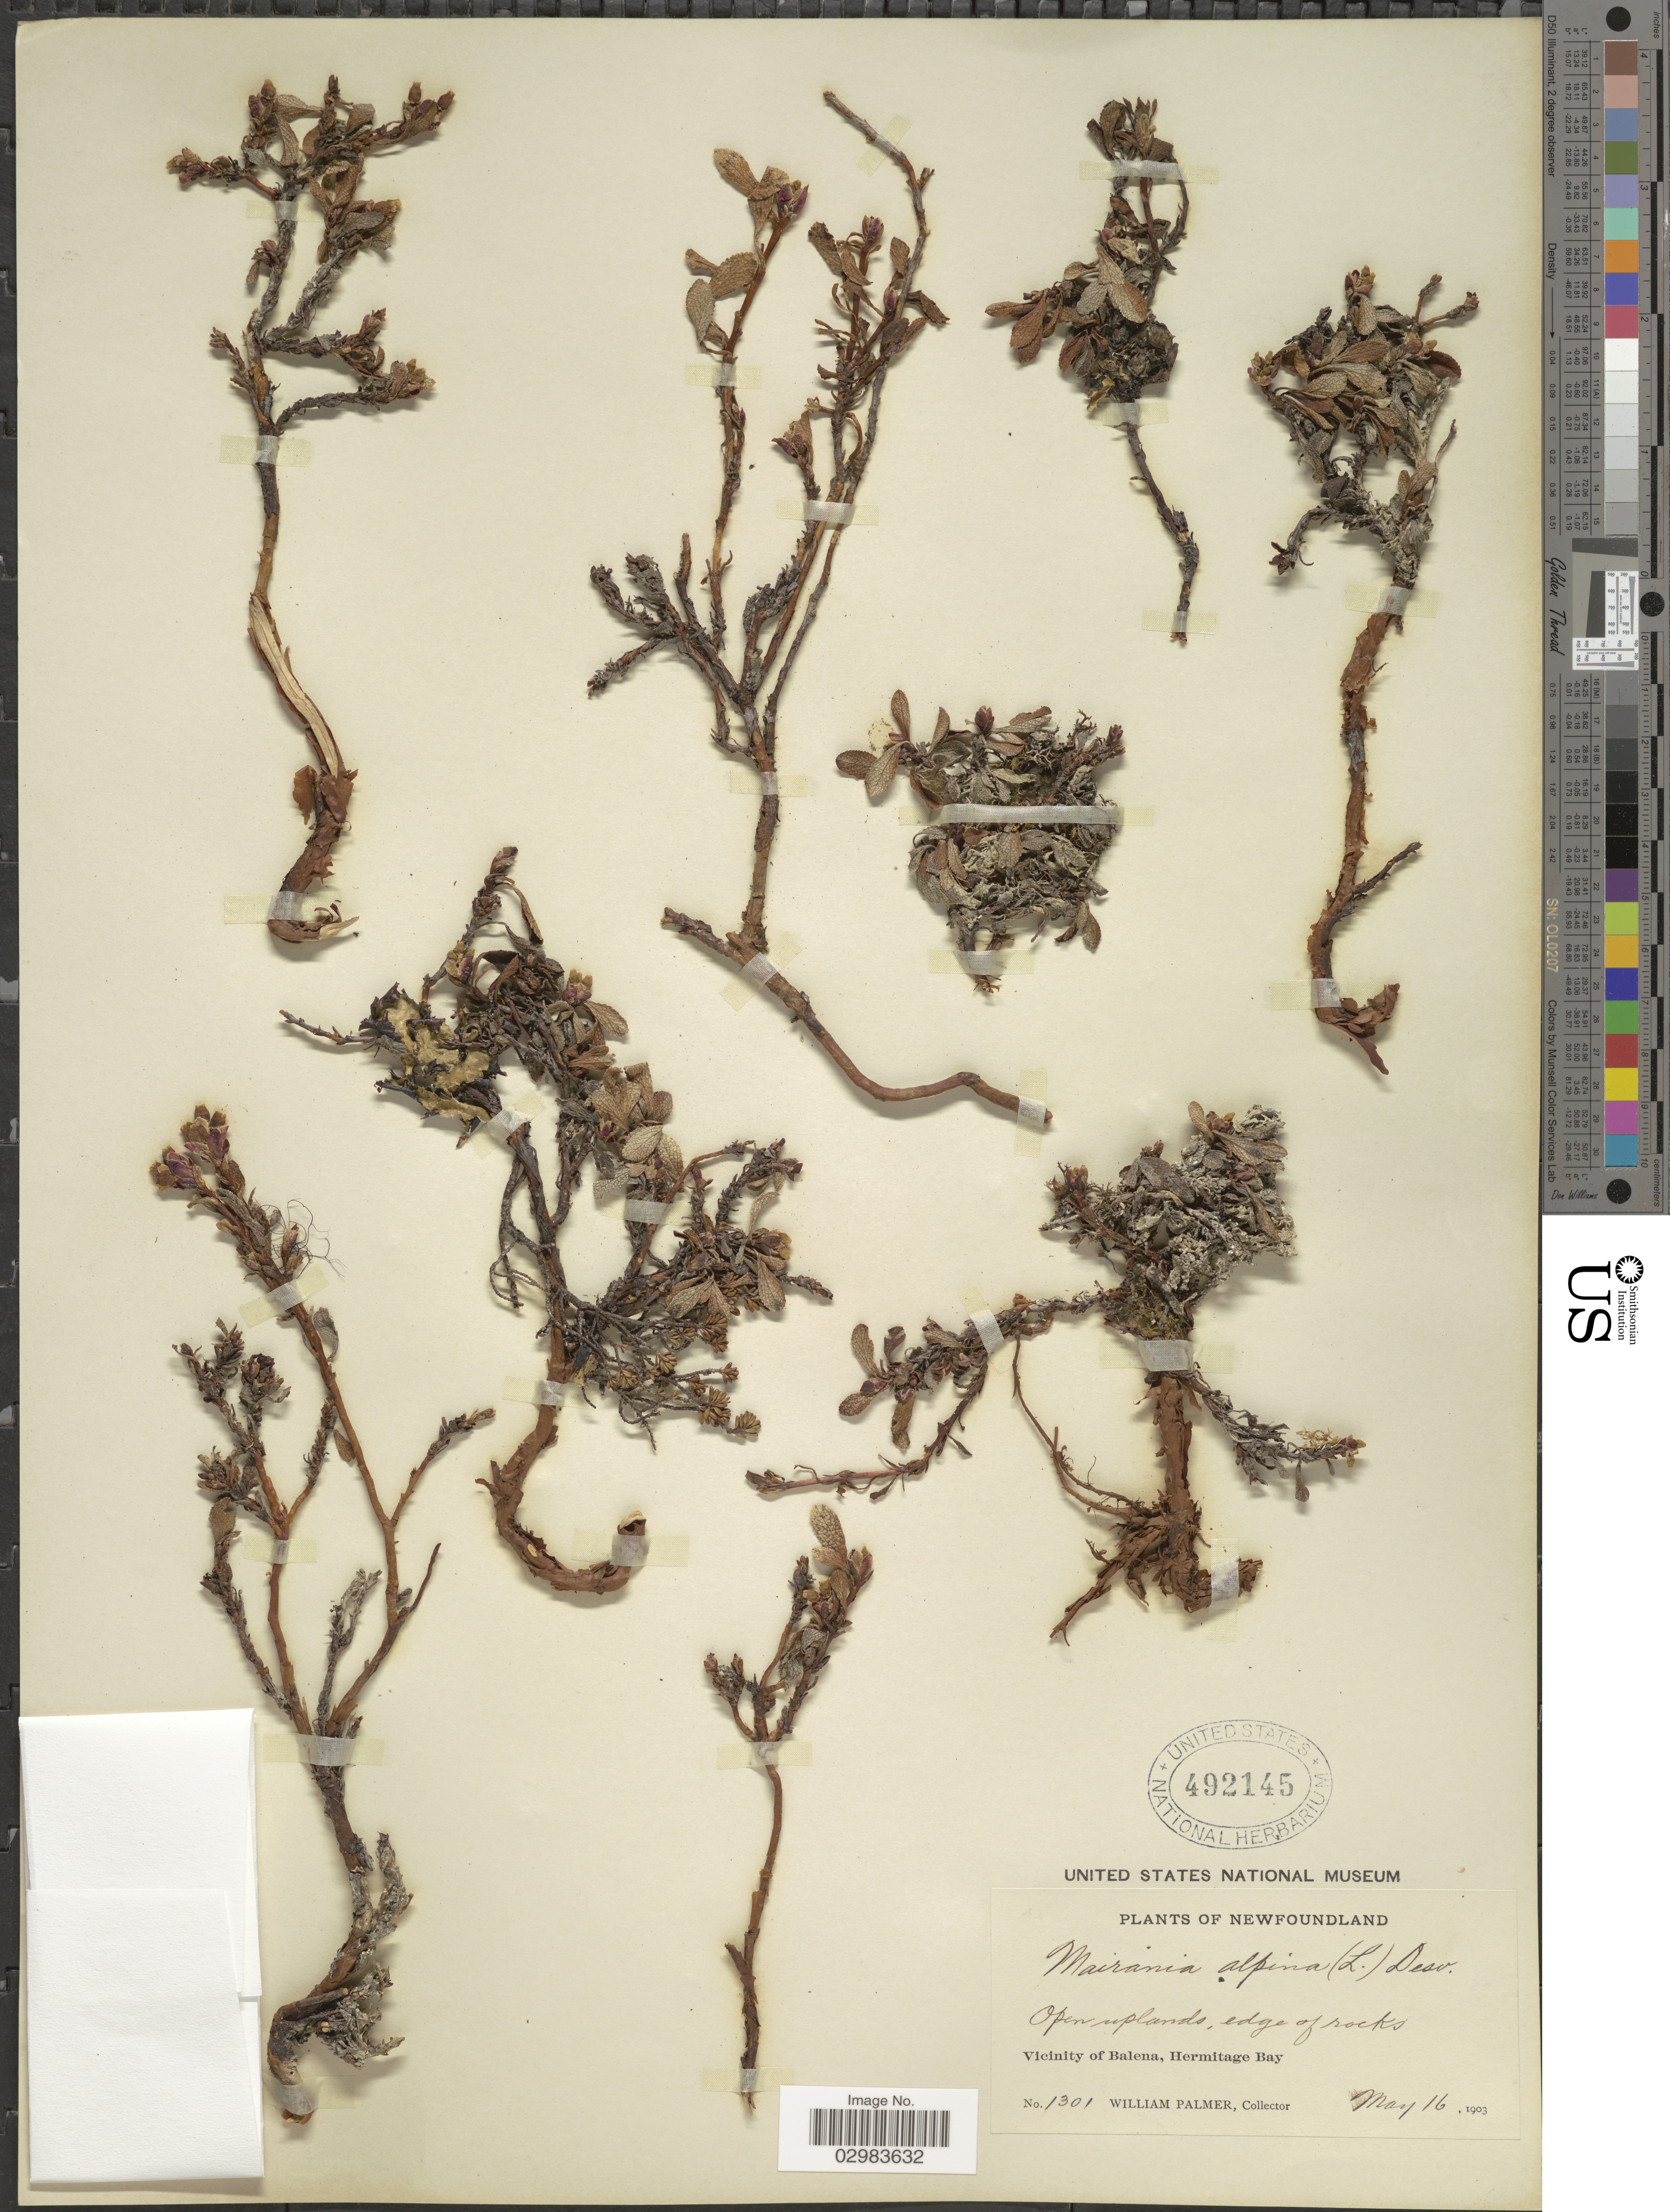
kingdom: Plantae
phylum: Tracheophyta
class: Magnoliopsida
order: Ericales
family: Ericaceae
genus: Arctostaphylos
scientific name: Arctostaphylos alpina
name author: (L.) Spreng.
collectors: W. Palmer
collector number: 1301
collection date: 1903-05-16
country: Canada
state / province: Newfoundland and Labrador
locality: Newfoundland, Vicinity of Balena, Hermitage Bay.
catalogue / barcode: US 492145